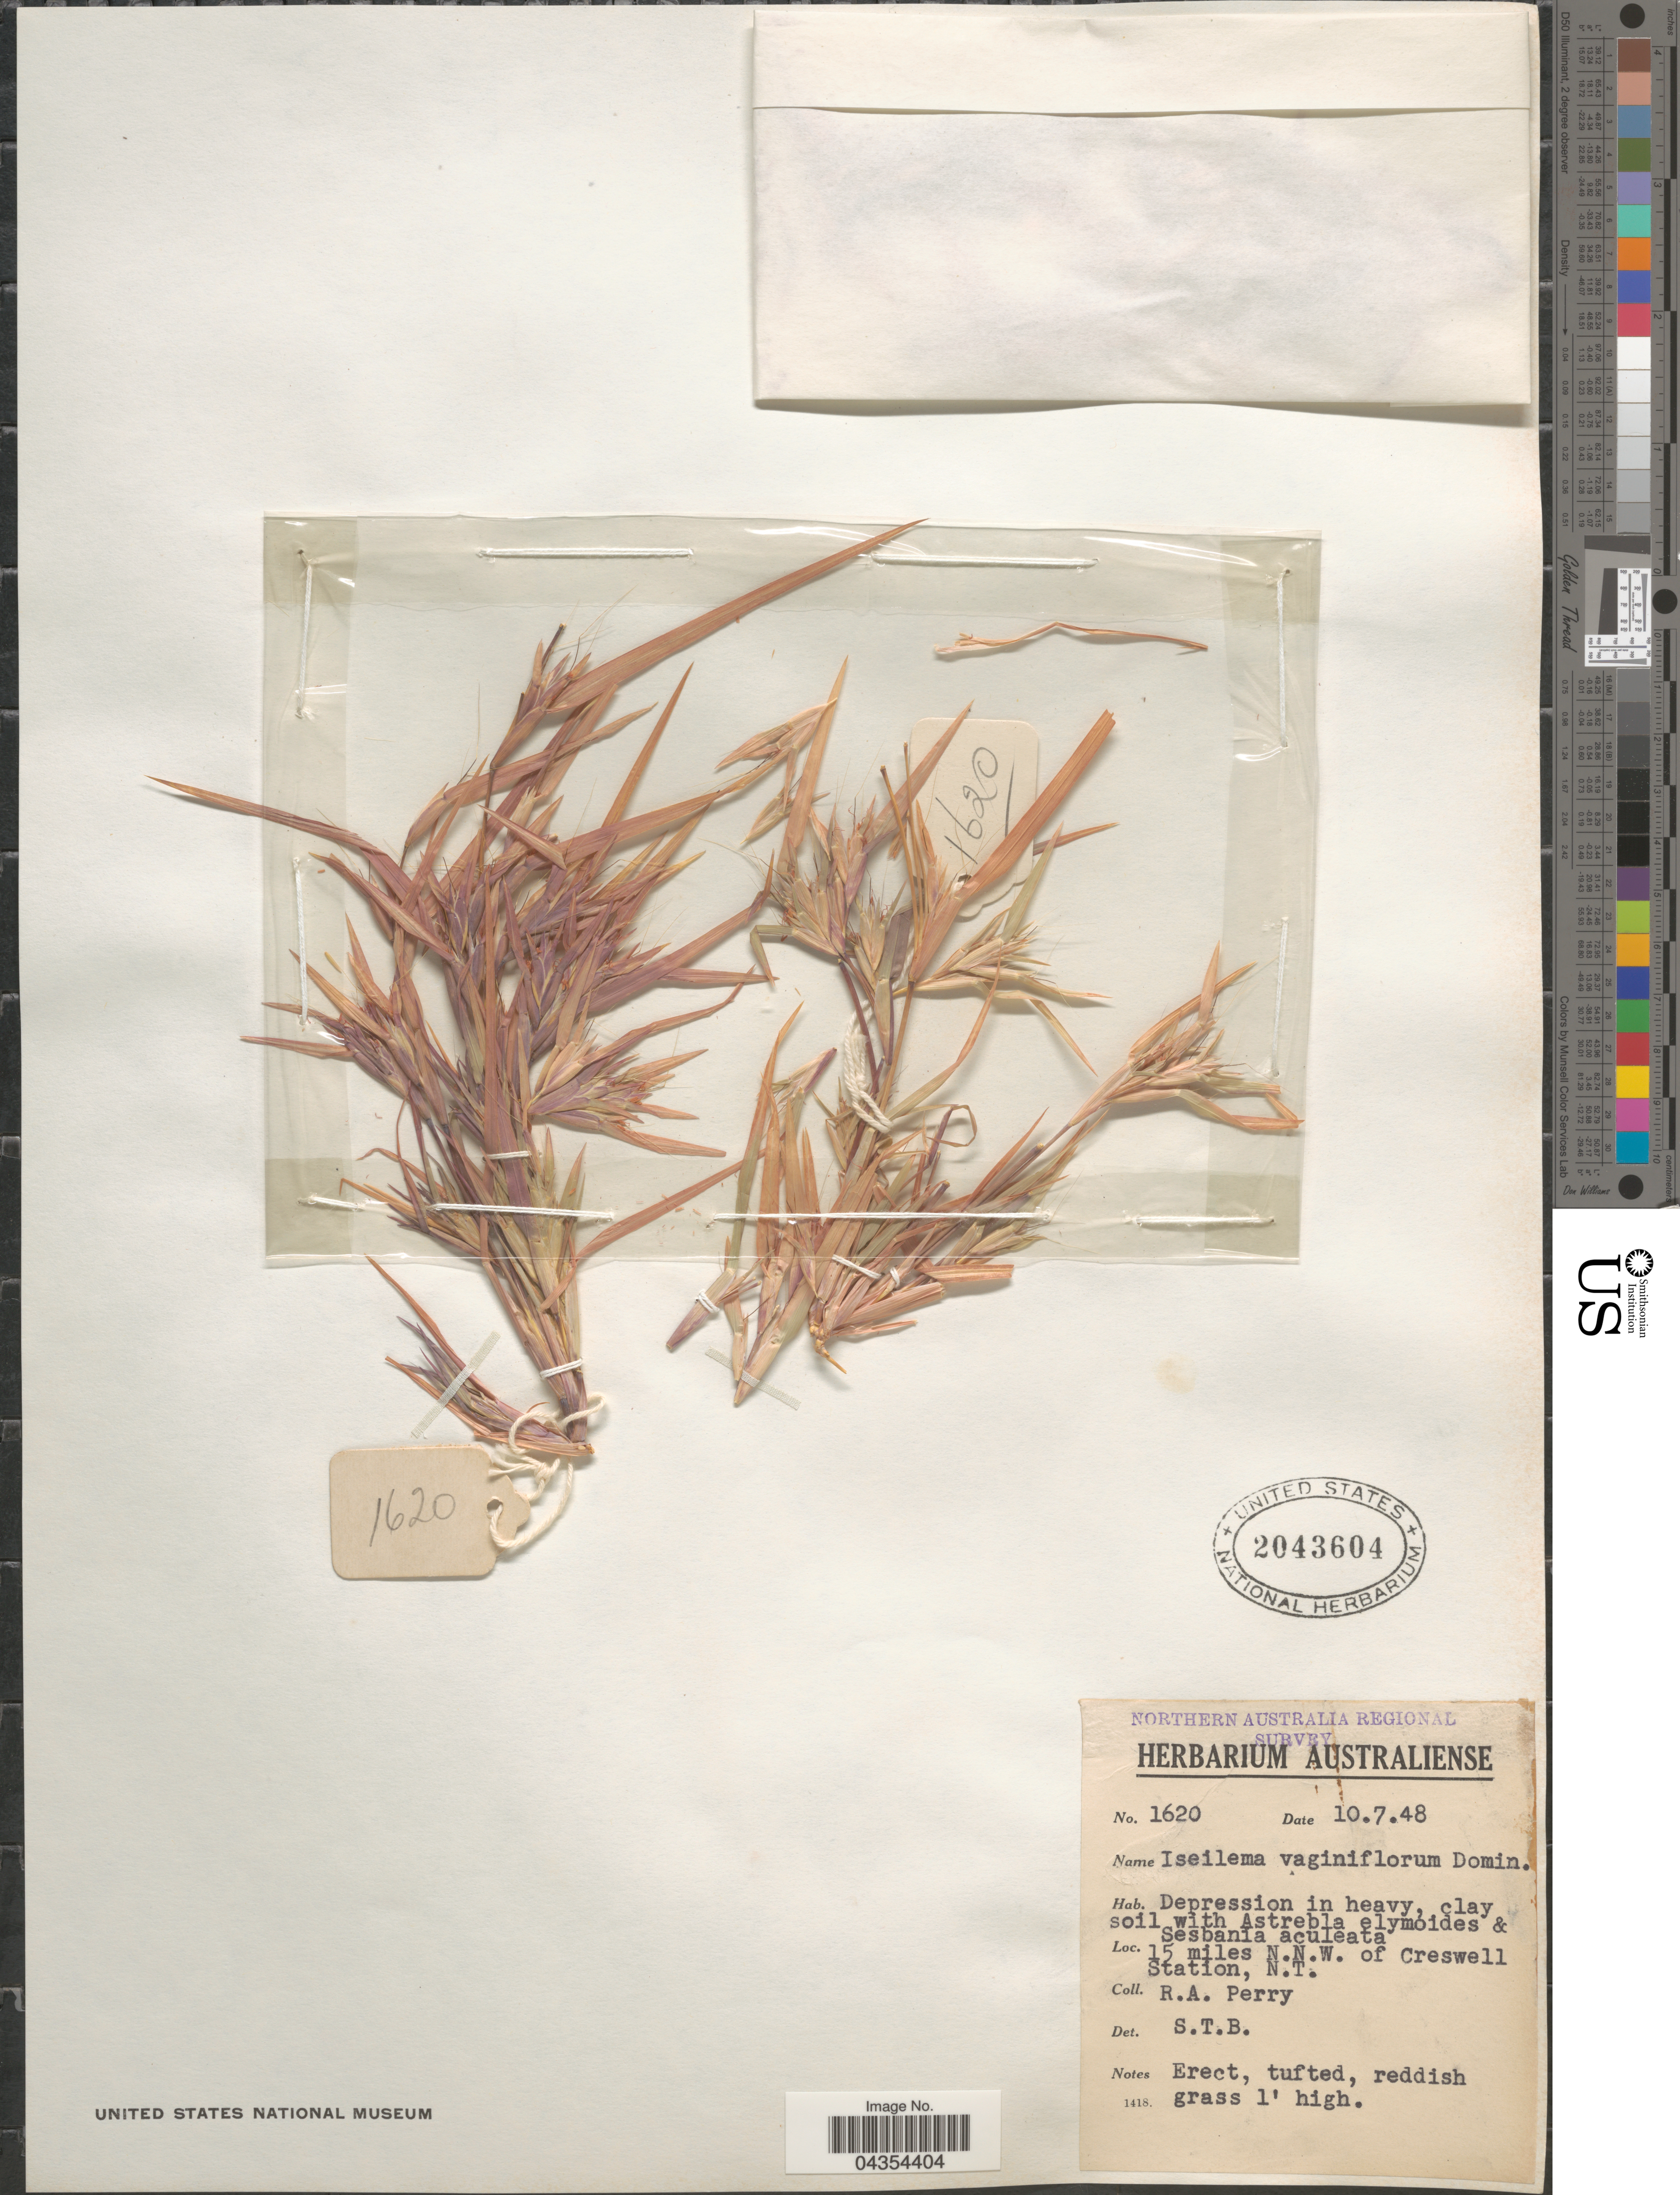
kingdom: Plantae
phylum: Tracheophyta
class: Liliopsida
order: Poales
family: Poaceae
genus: Iseilema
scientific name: Iseilema vaginiflorum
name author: Domin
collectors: Perry, R. A.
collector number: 1620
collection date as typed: Transcribed d/m/y: 10/7/48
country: Australia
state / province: Northern Territory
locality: Northern Australia Regional Survey. 15 miles N.N.W. of Creswell Station, N.T.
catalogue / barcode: US 2043604